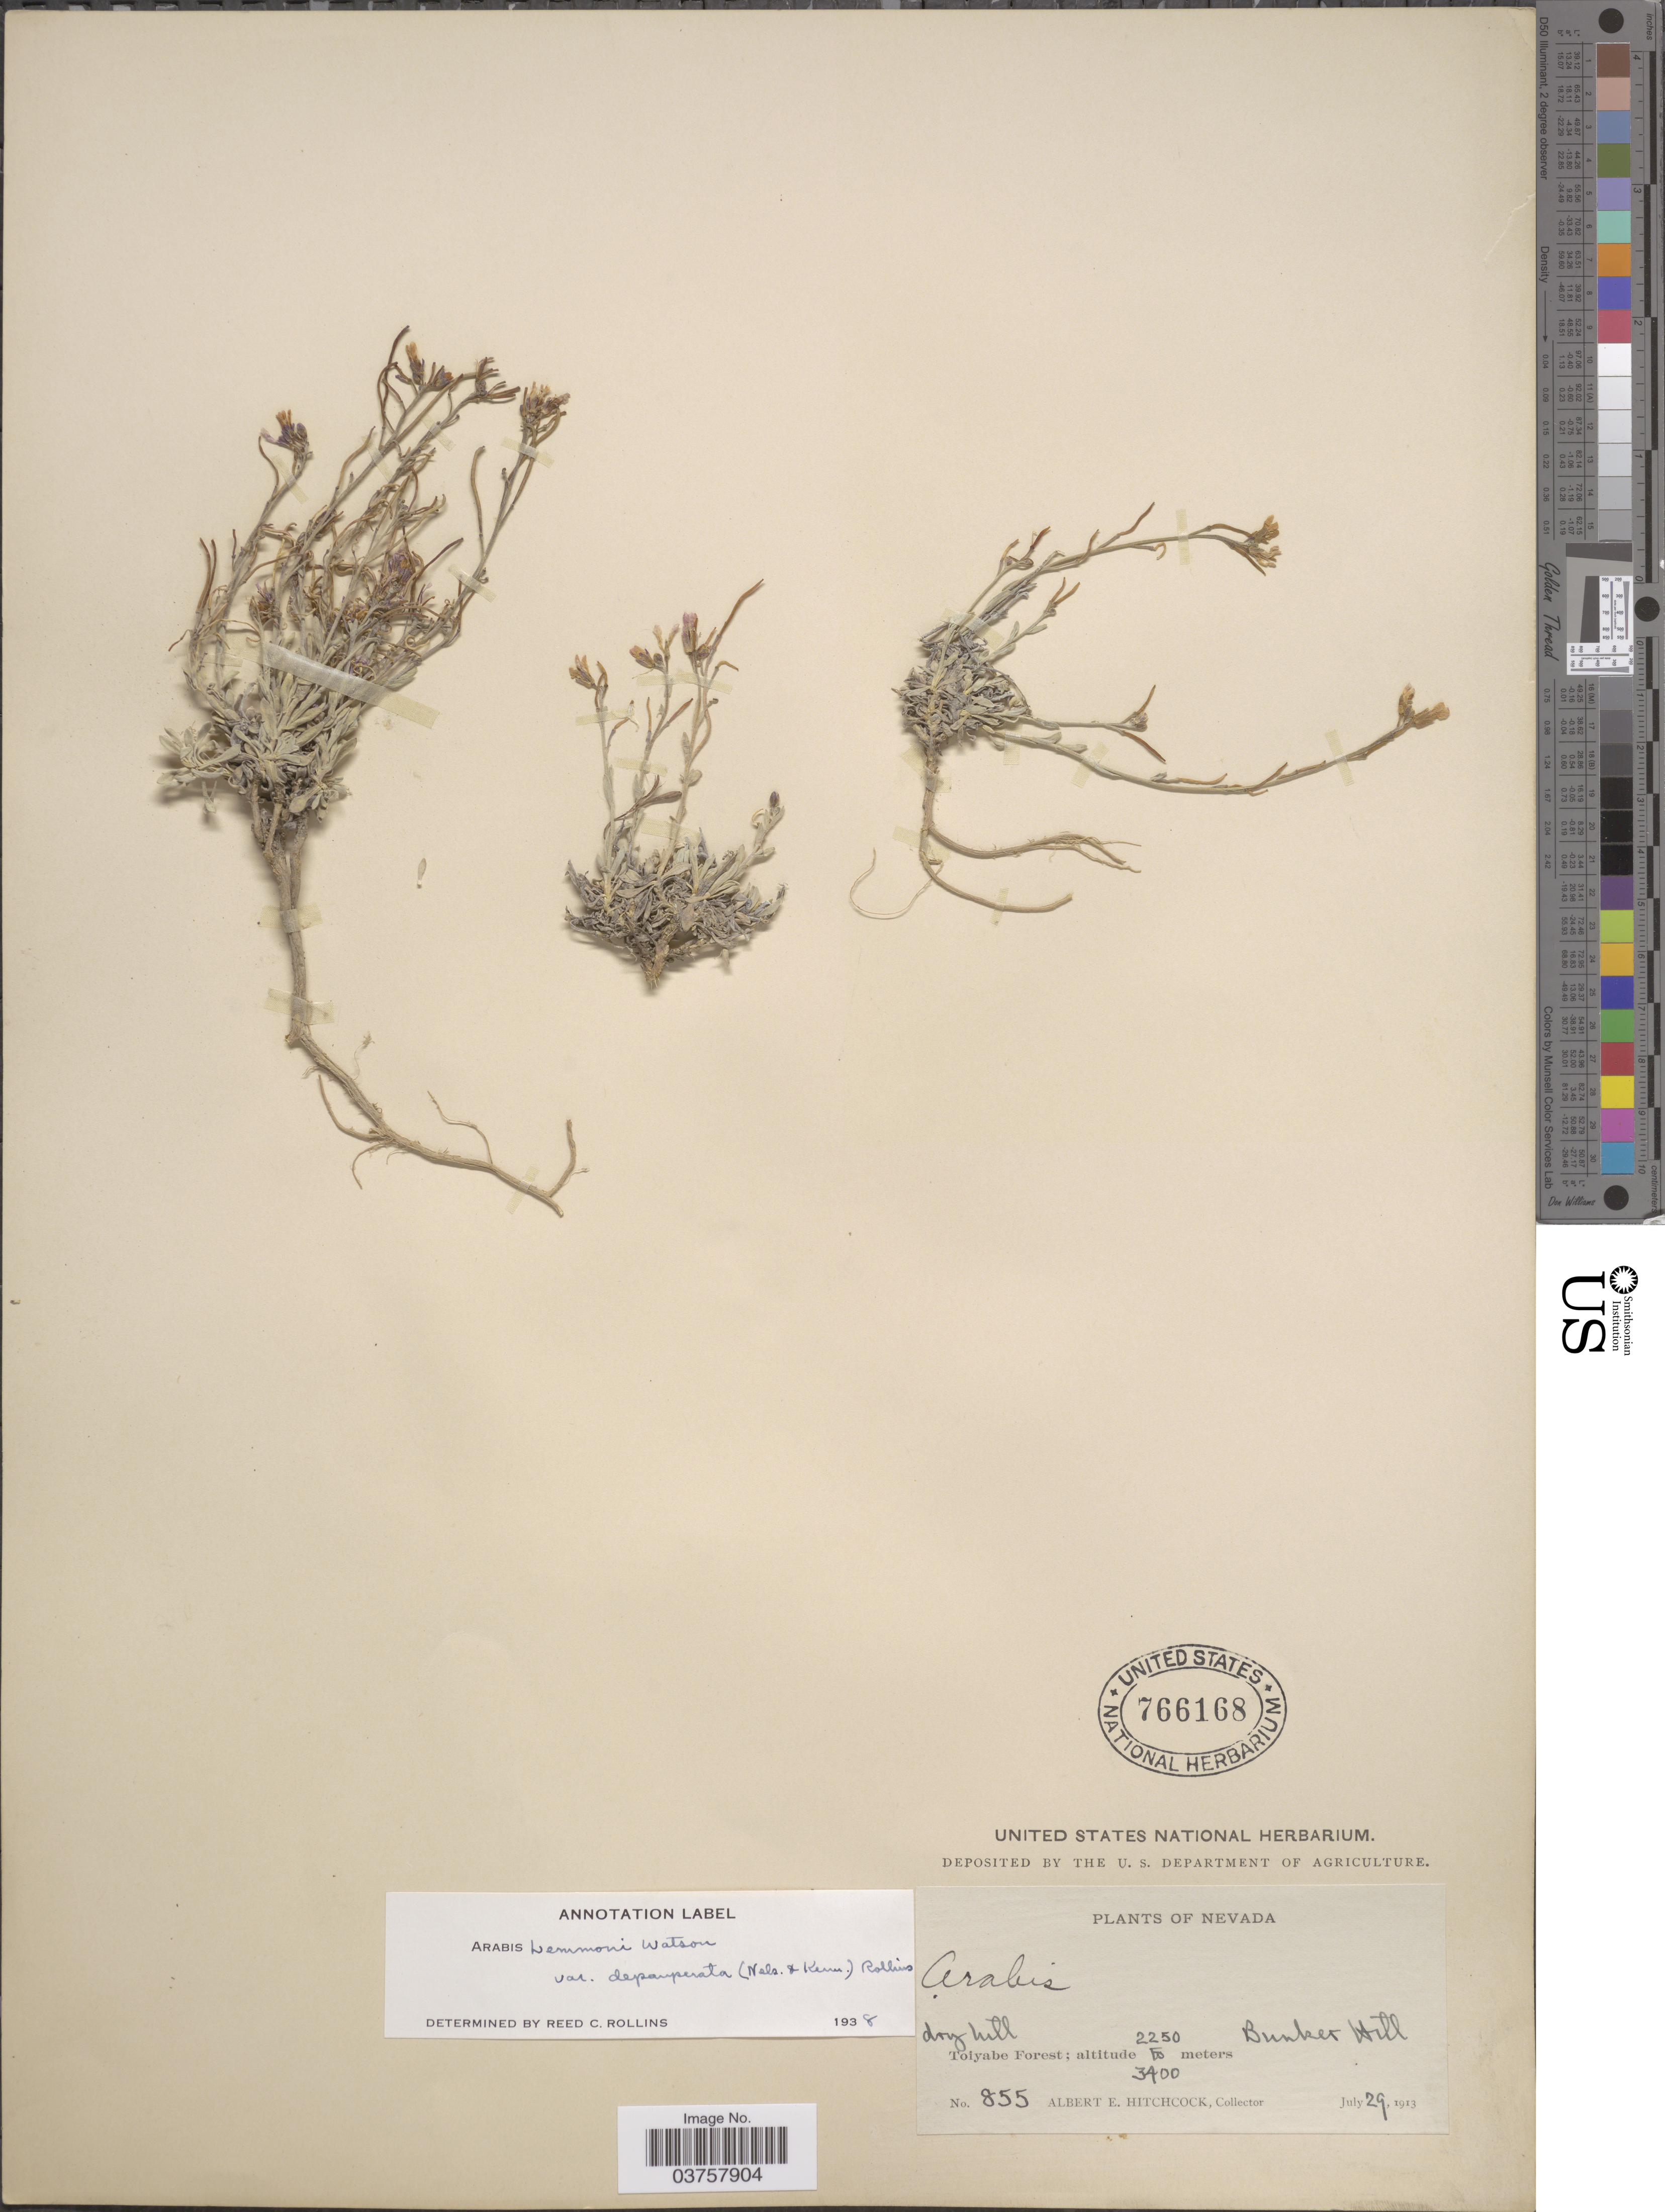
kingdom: Plantae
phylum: Tracheophyta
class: Magnoliopsida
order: Brassicales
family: Brassicaceae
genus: Arabis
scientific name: Arabis lemmonii var. depauperata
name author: (A. Nelson & P.B. Kenn.) Rollins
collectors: A. Hitchcock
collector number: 855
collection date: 1913-07-29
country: United States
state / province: Nevada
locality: Toiyabe Forest, Bunket Hill.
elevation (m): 2250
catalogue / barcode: US 766168